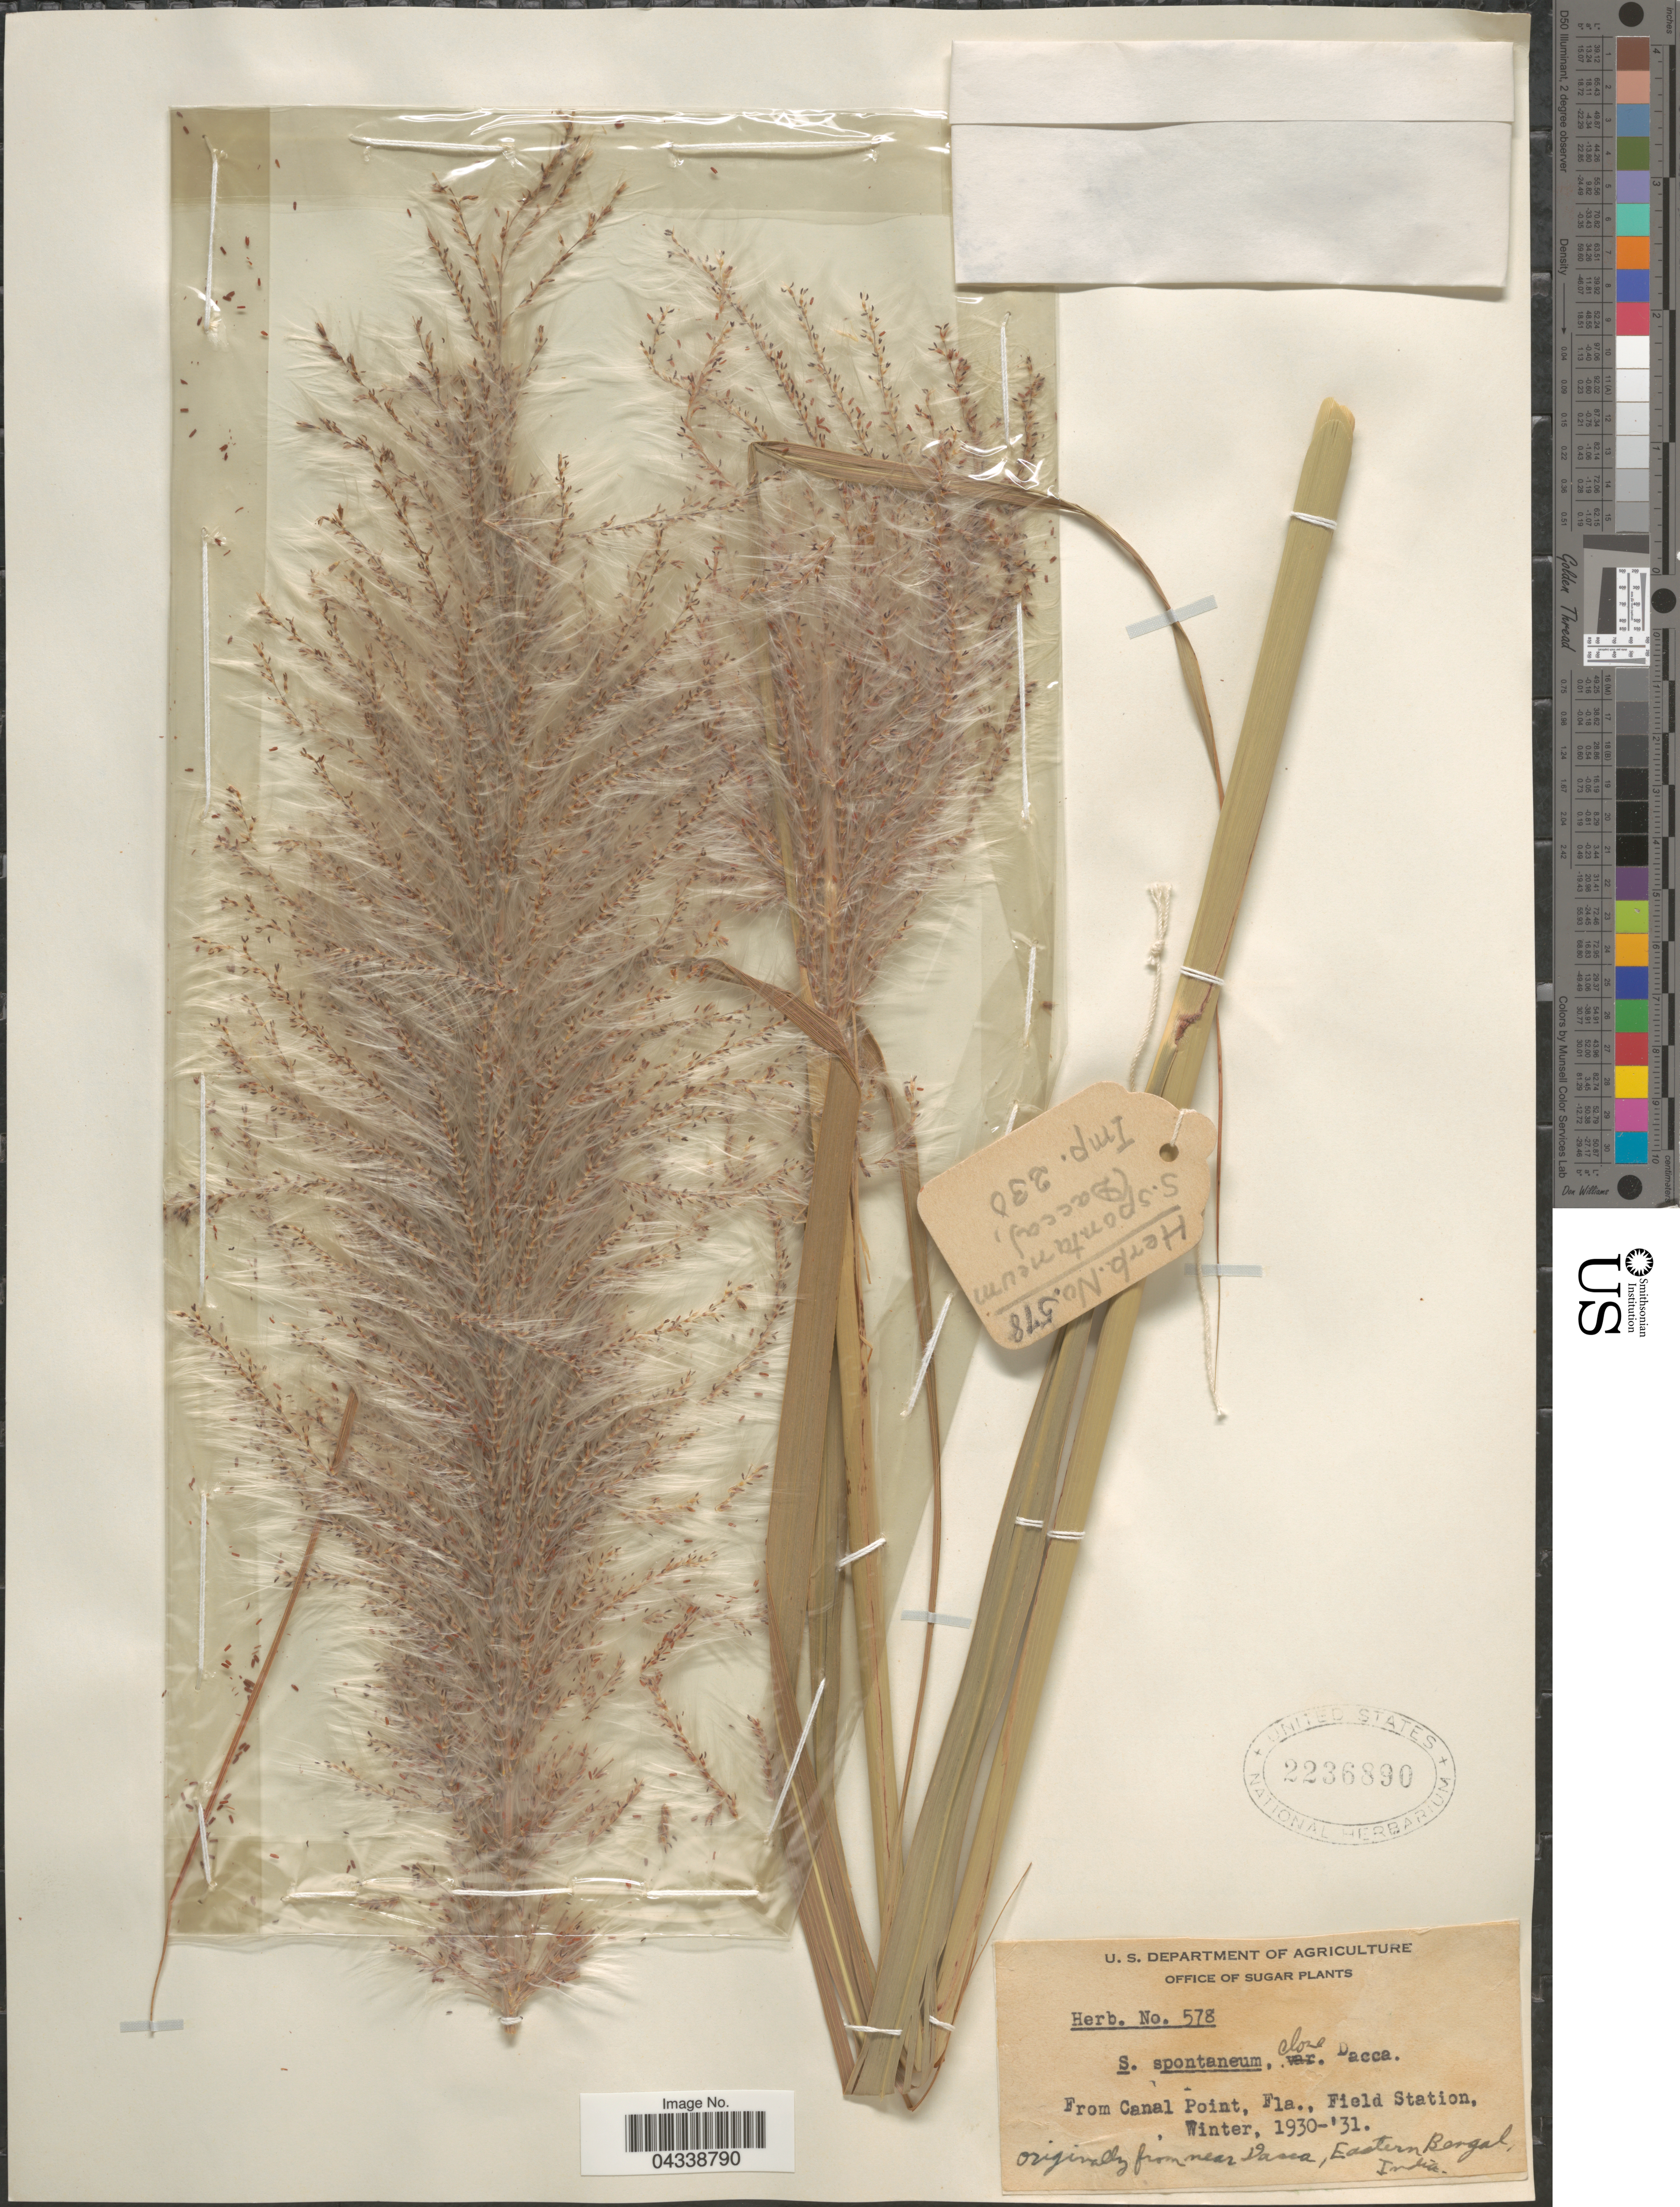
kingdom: Plantae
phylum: Tracheophyta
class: Liliopsida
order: Poales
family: Poaceae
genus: Saccharum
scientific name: Saccharum spontaneum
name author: L.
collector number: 578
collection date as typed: Winter, 1930-'31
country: United States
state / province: Florida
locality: Canal Point, Field Station.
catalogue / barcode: US 2236890